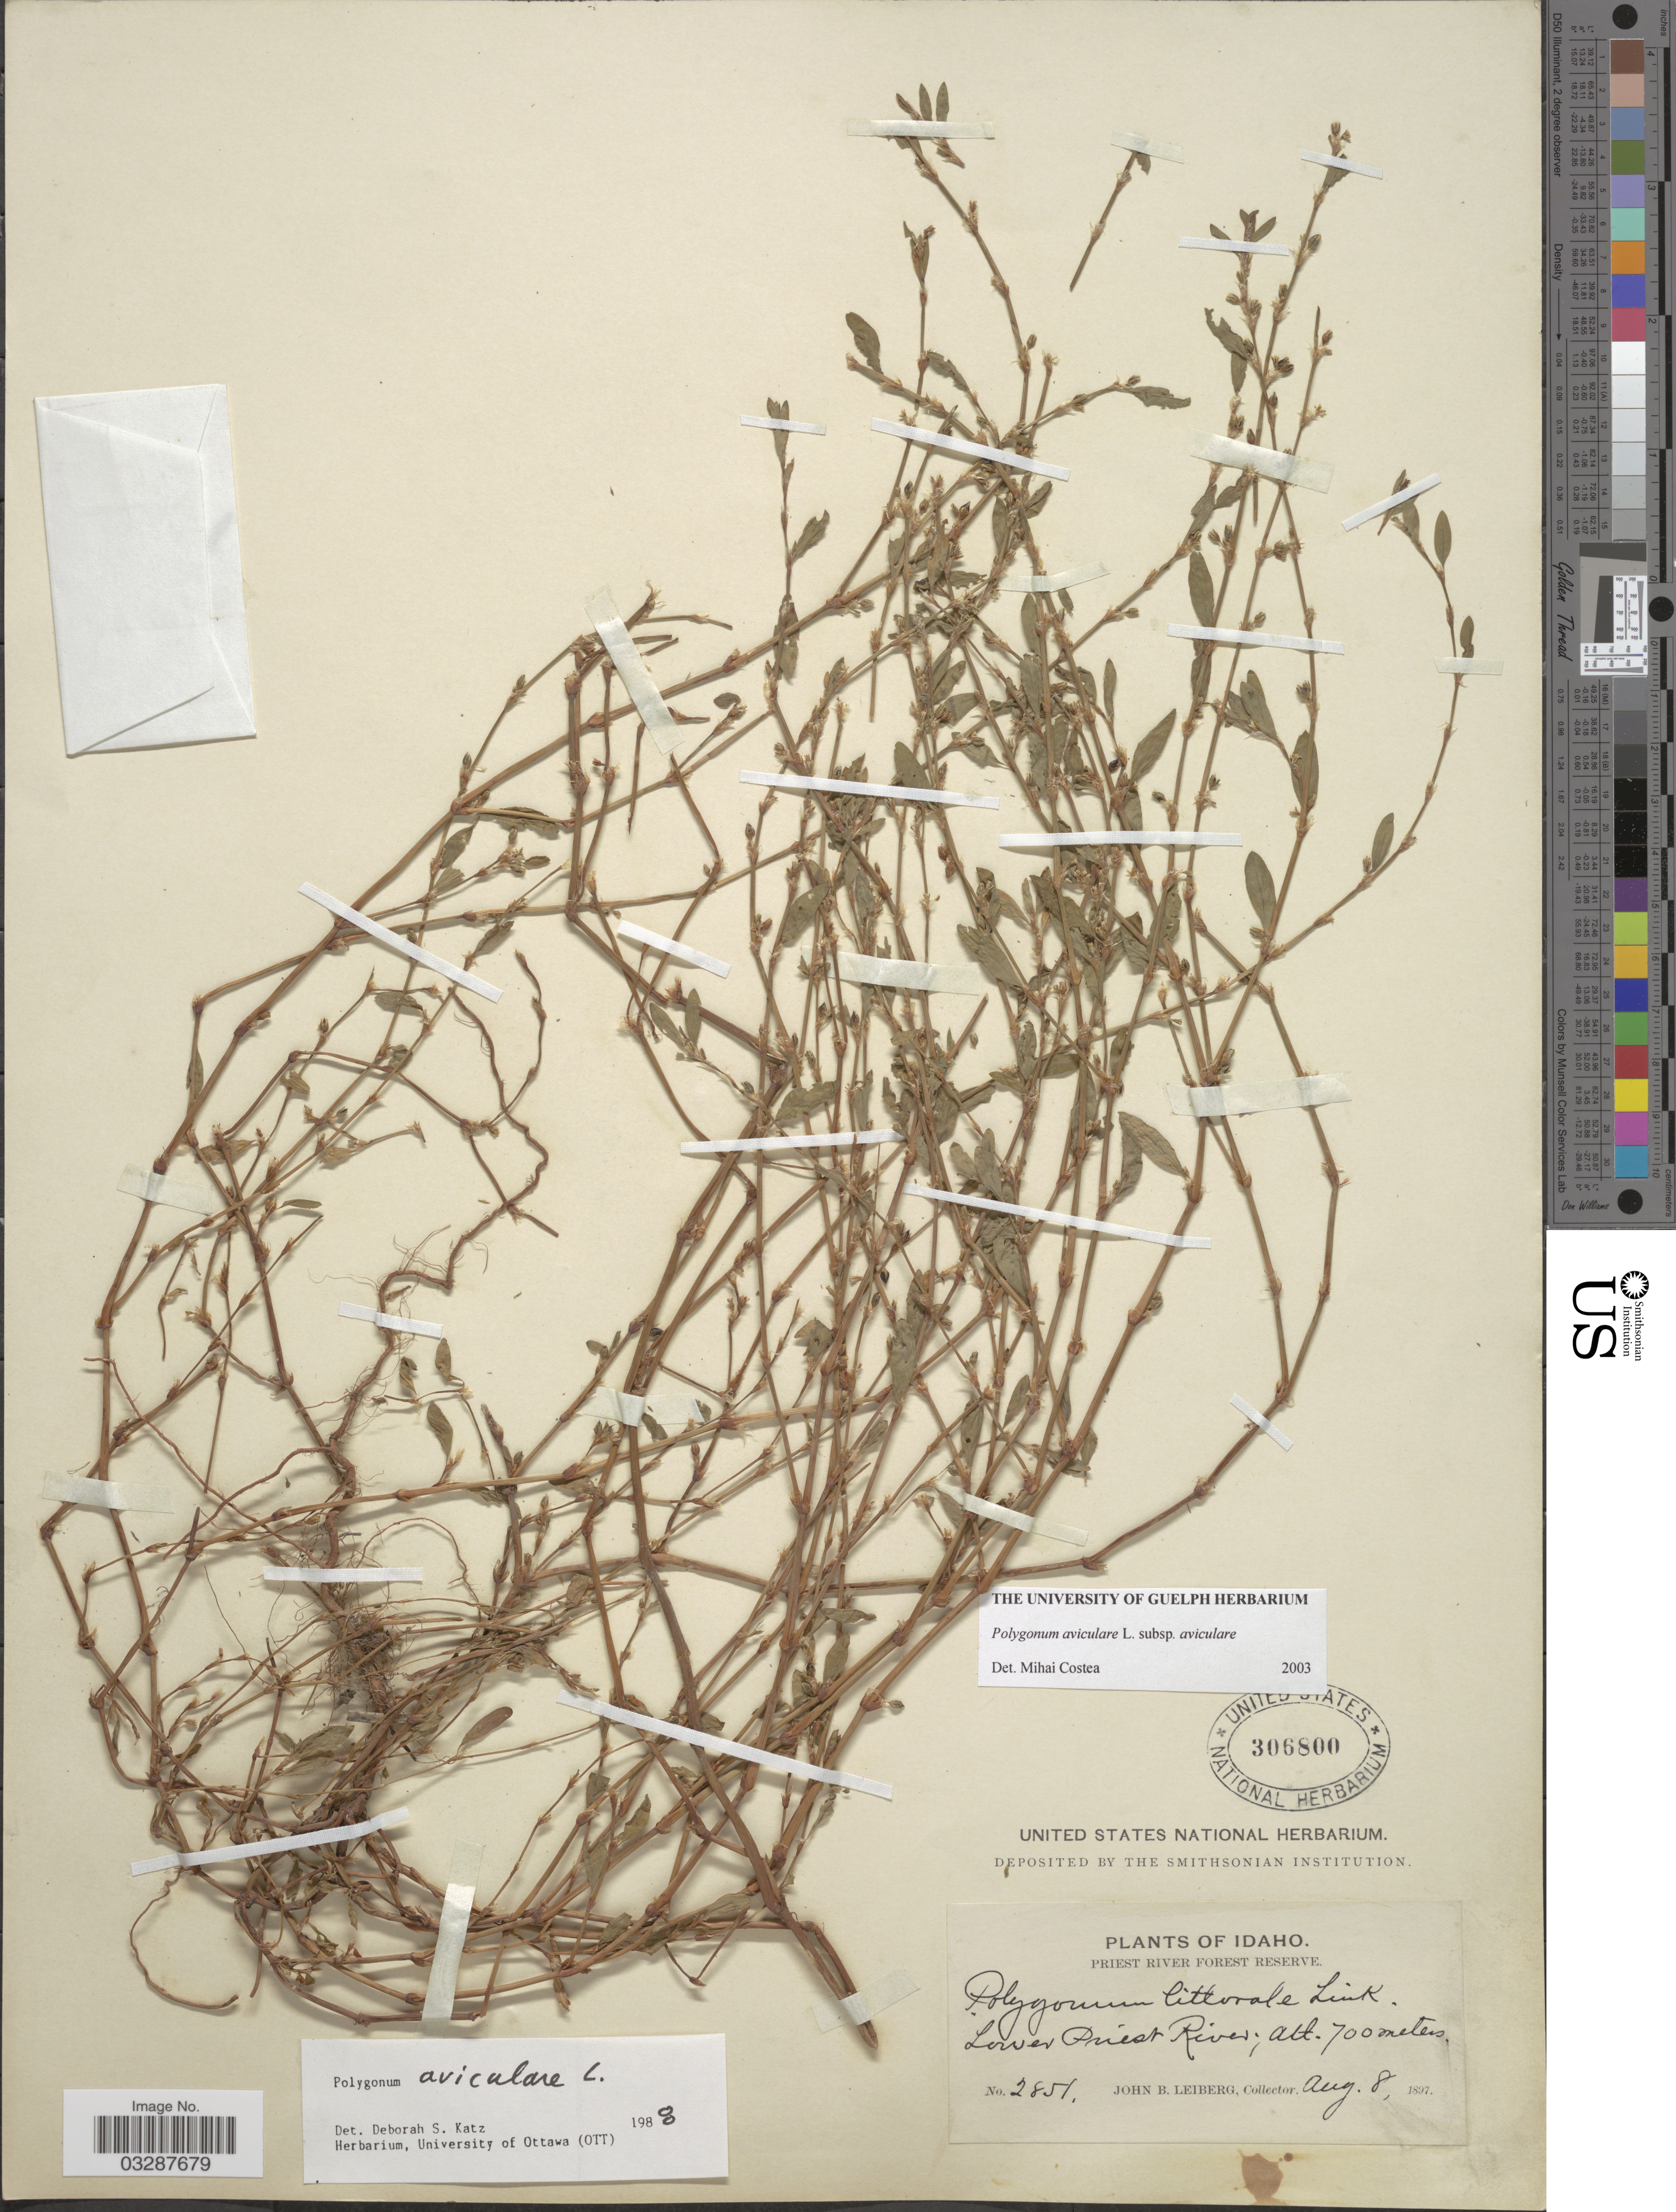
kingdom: Plantae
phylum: Tracheophyta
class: Magnoliopsida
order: Caryophyllales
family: Polygonaceae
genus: Polygonum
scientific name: Polygonum aviculare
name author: L.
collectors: J. B. Leiberg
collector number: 2851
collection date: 1897-08-08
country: United States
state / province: Idaho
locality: Priest River Forest Reserve. Lower Priest River.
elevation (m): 700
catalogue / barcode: US 306800